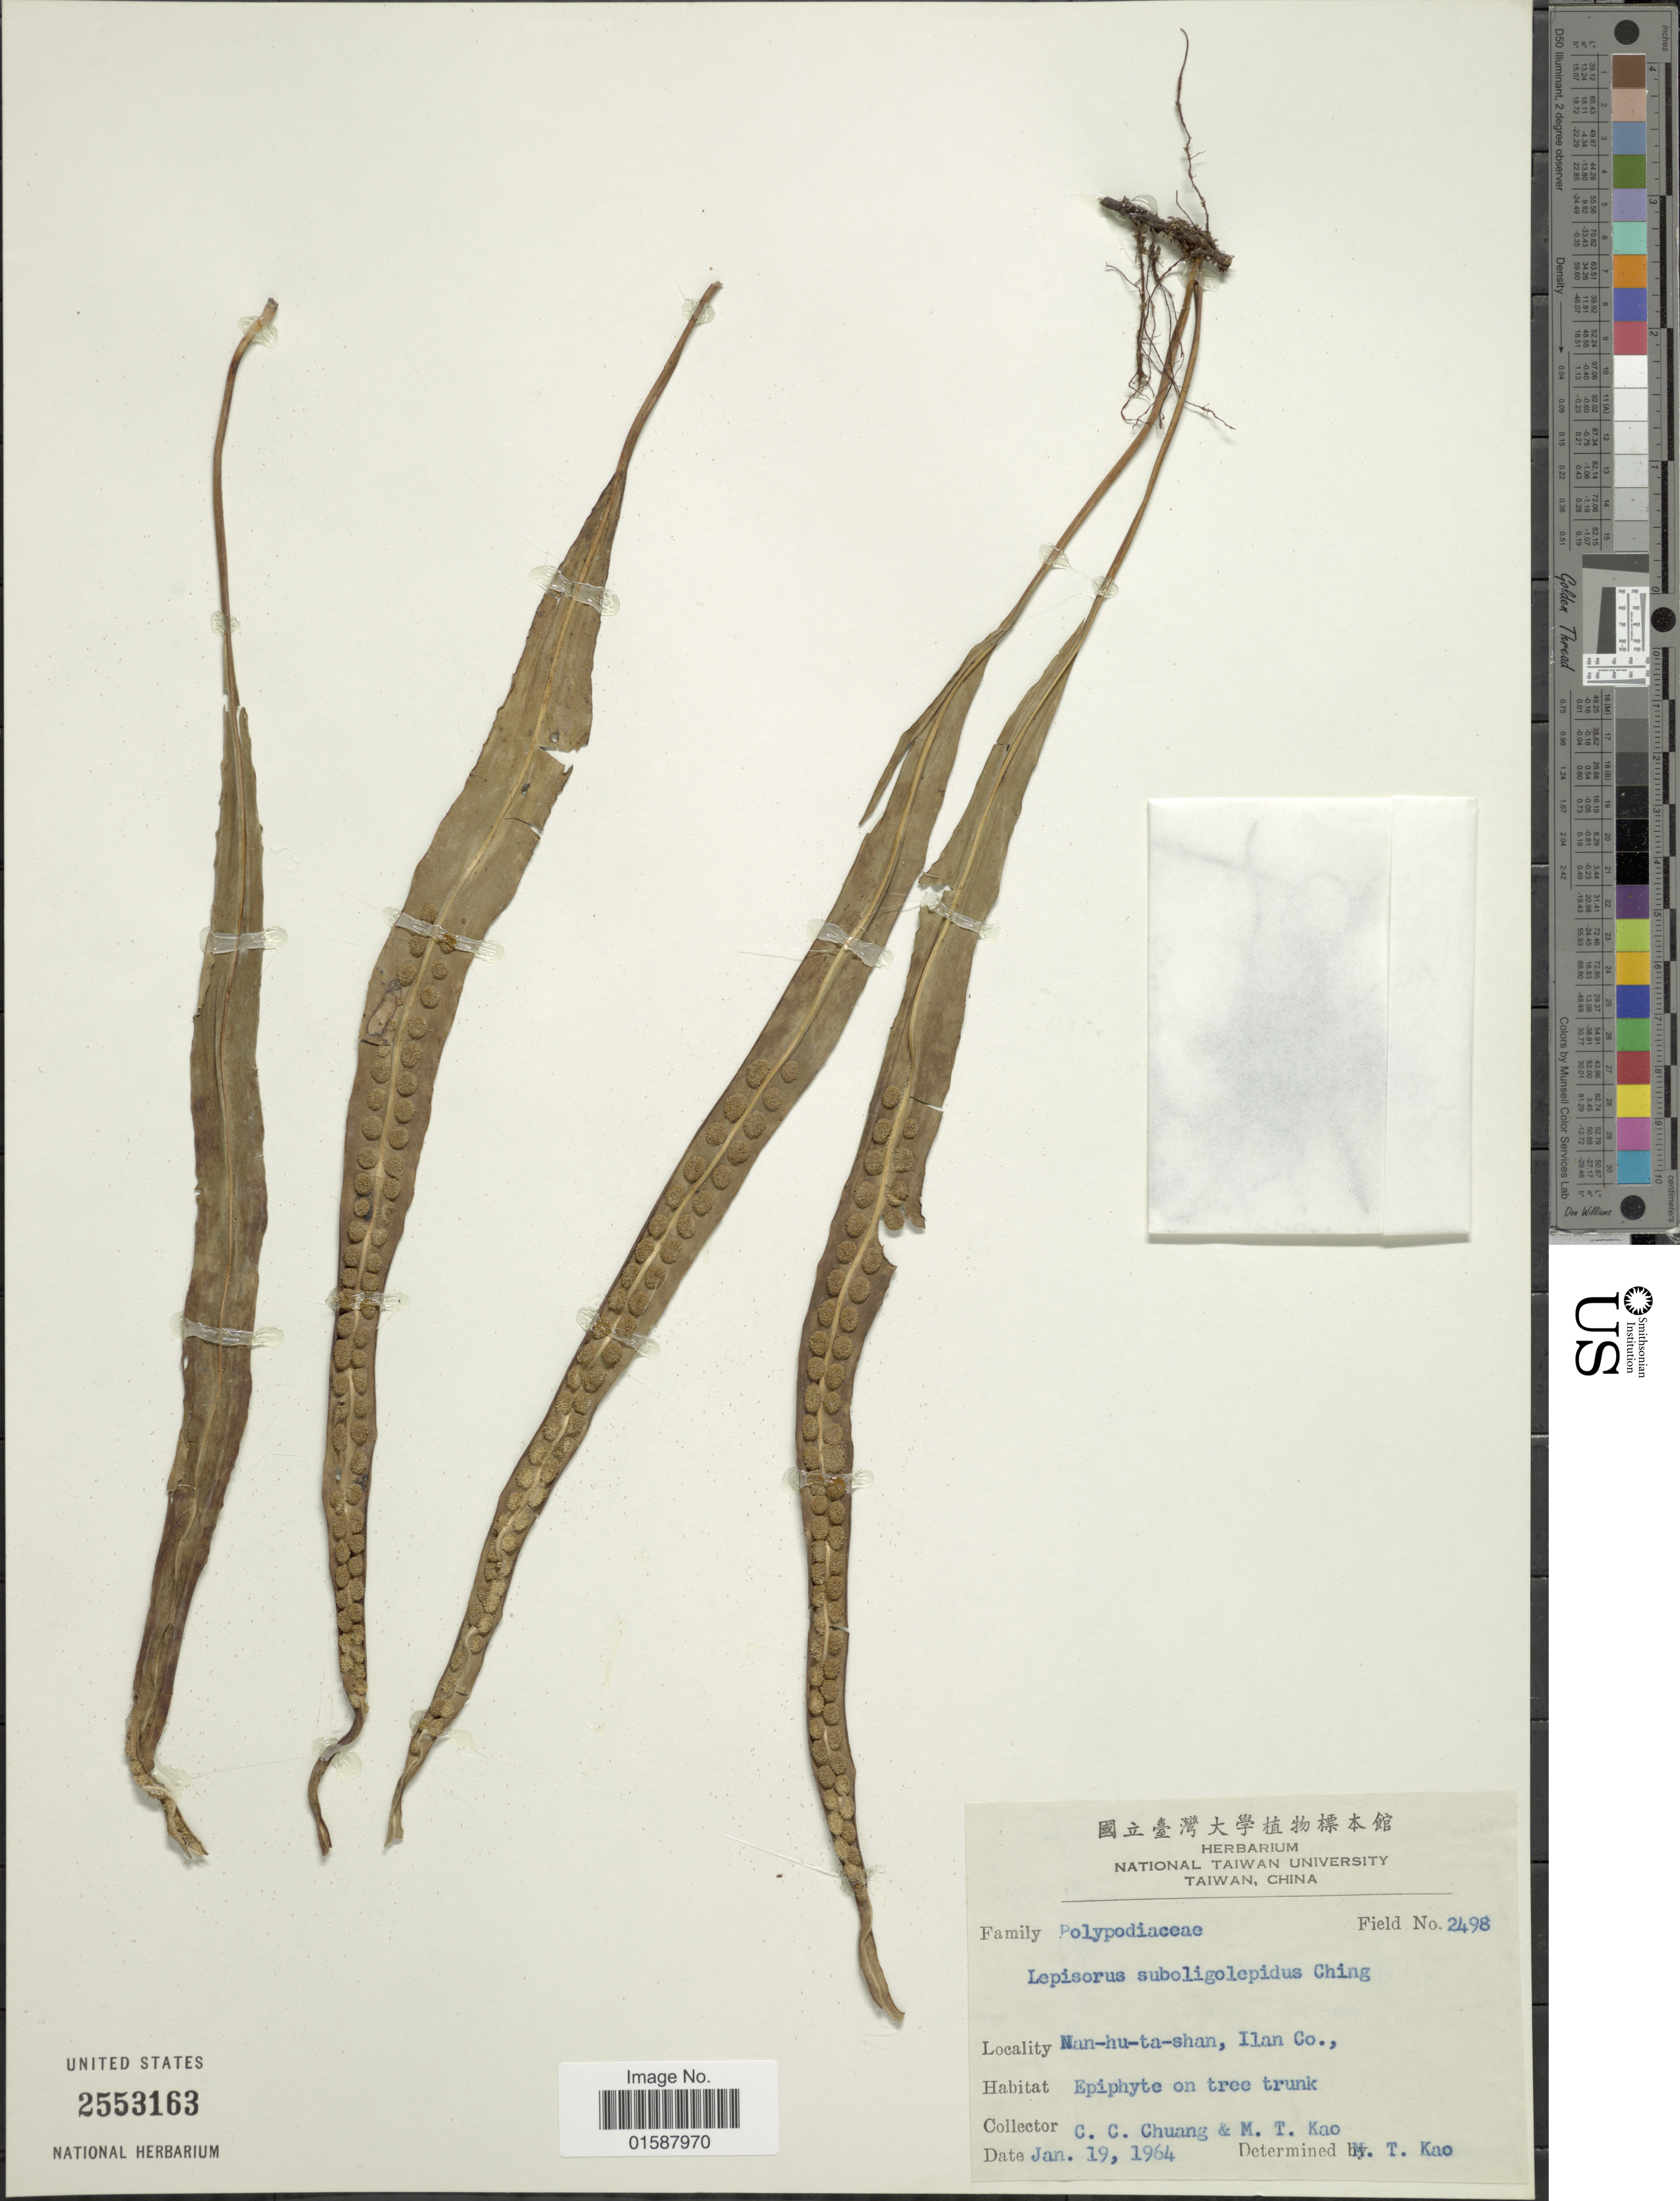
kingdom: Plantae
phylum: Tracheophyta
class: Polypodiopsida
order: Polypodiales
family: Polypodiaceae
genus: Lepisorus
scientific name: Lepisorus suboligolepidus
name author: Ching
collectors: C. C. Chuang & M. T. Kao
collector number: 2498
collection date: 1964-01-19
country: Taiwan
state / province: Ilan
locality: Nan-hu-ta-shan, Ilan Co.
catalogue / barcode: US 2553163